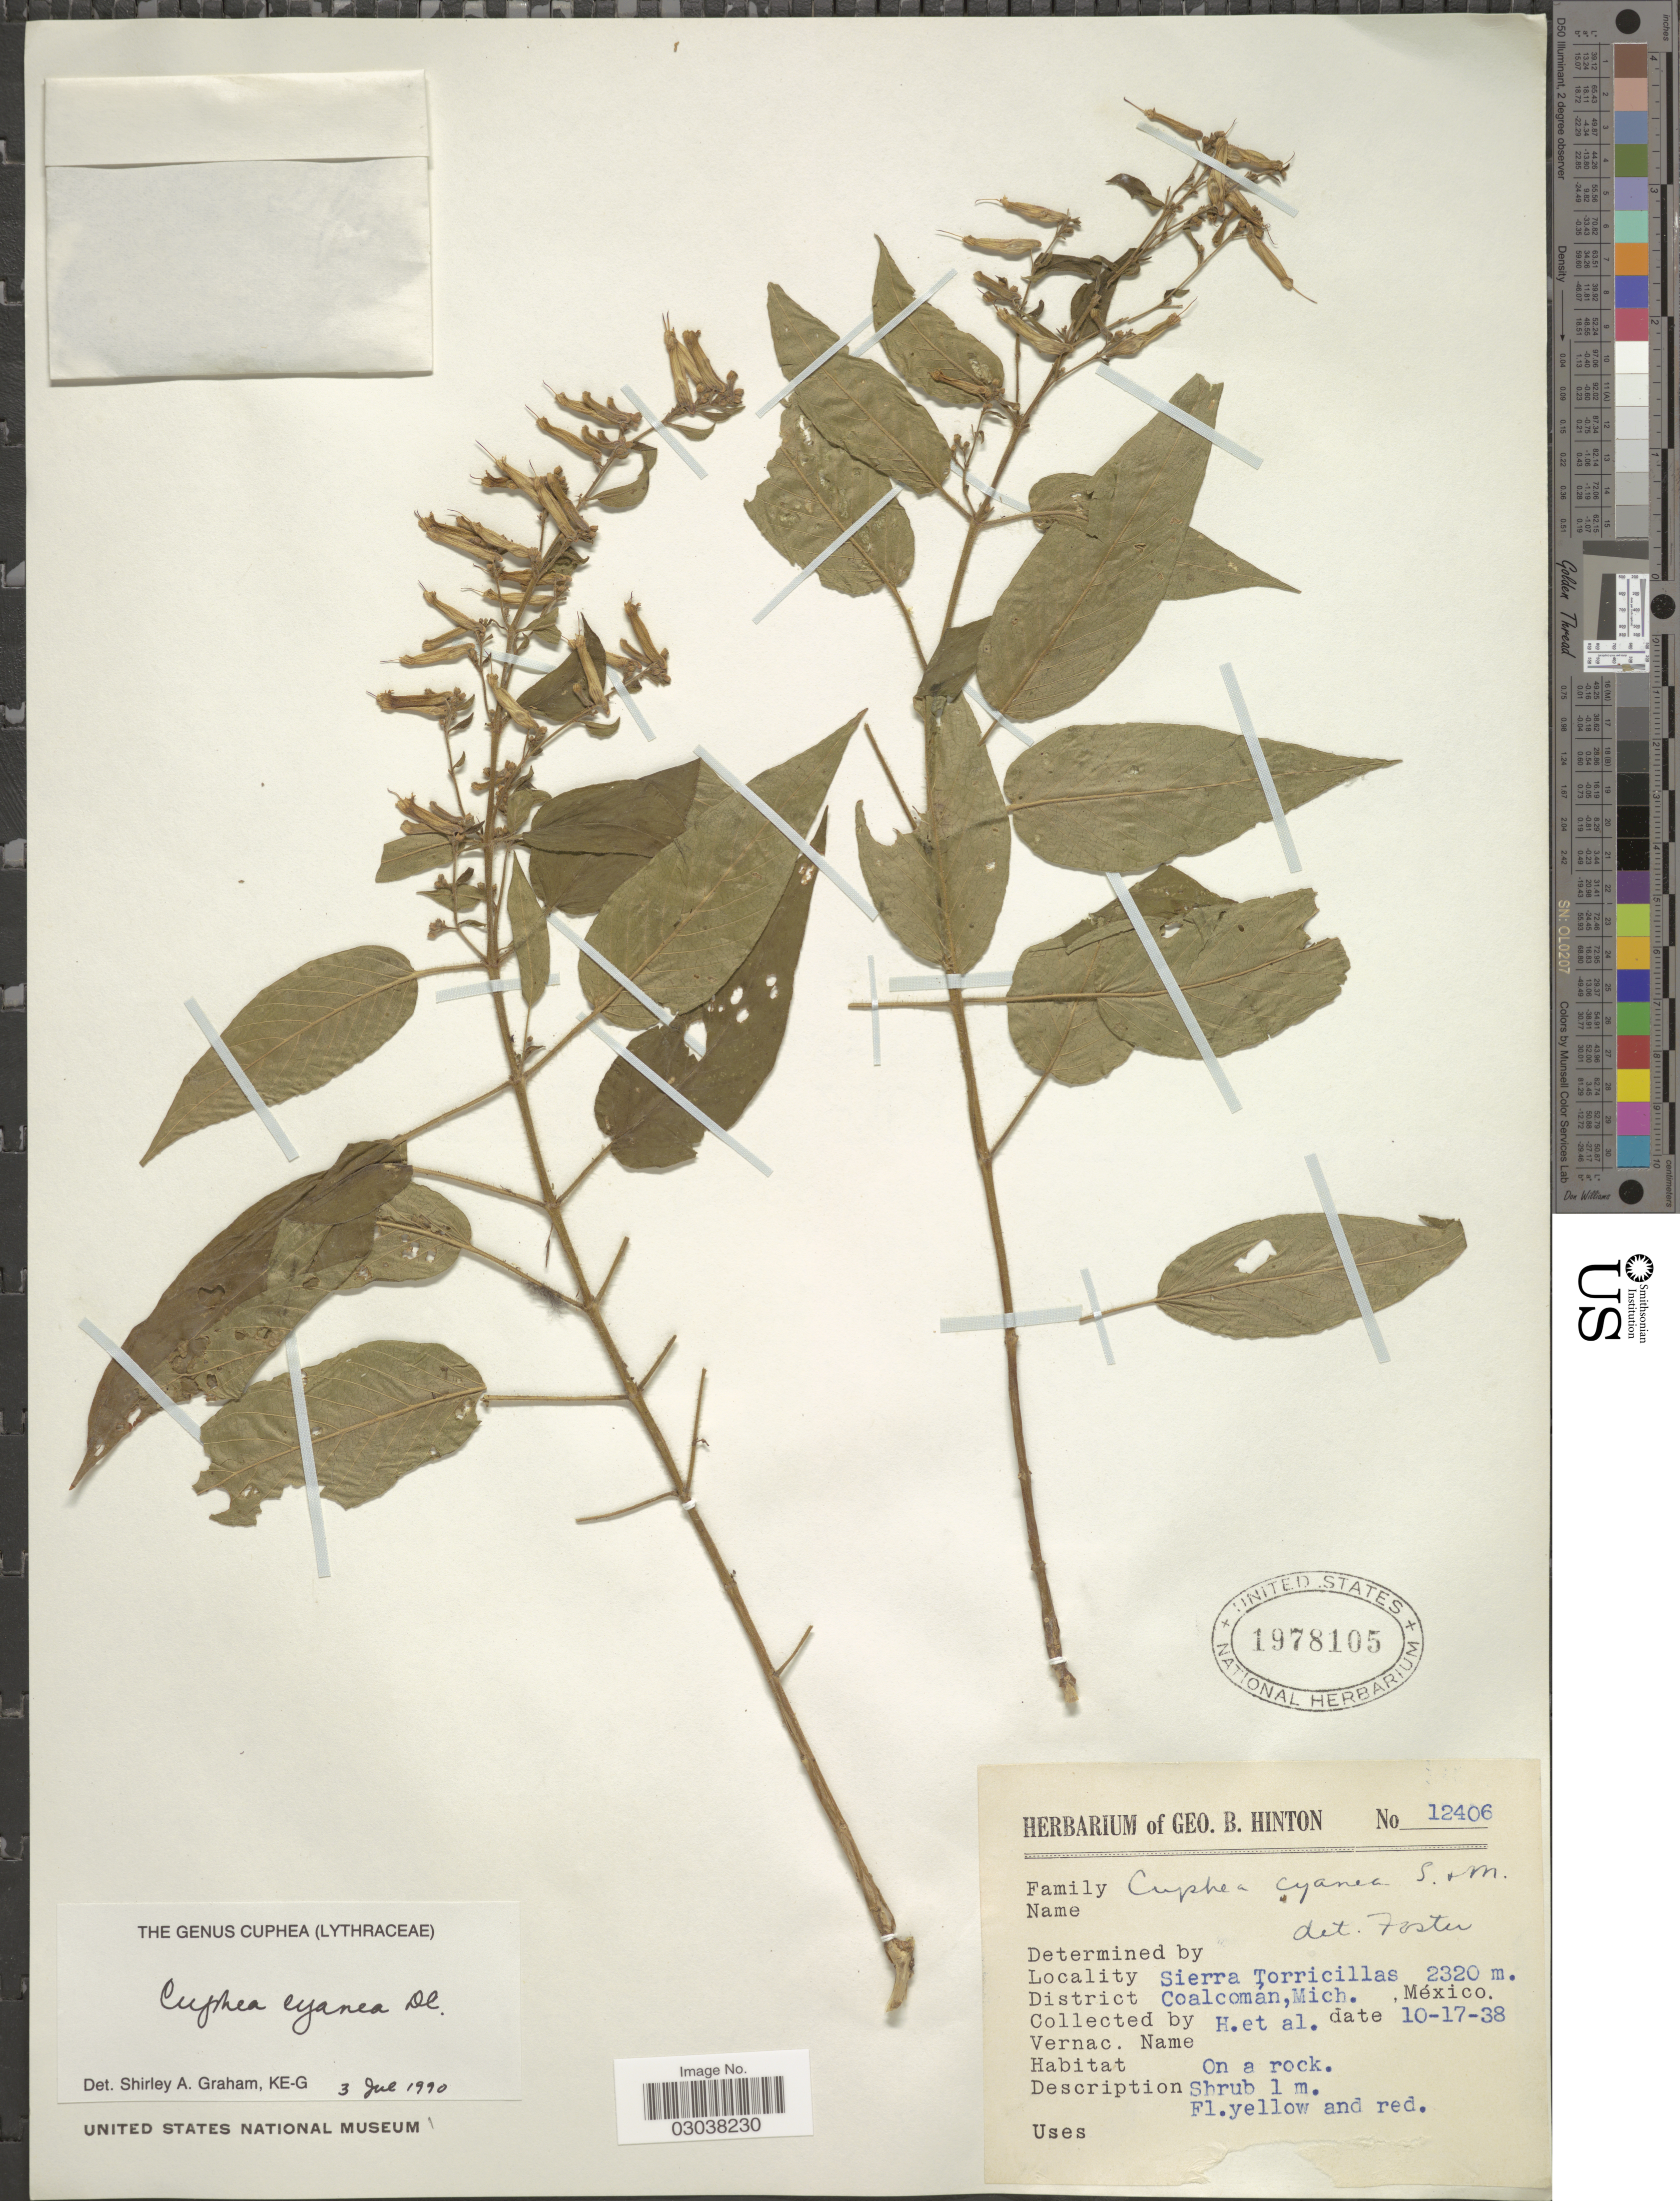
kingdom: Plantae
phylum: Tracheophyta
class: Magnoliopsida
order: Myrtales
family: Lythraceae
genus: Cuphea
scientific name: Cuphea cyanea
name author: DC.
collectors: G. B. Hinton & et al.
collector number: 12406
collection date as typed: Transcribed d/m/y: 17/10/38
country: Mexico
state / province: Michoacán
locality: Sierra Torricillas, District Coalcomán.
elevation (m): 2320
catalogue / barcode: US 1978105